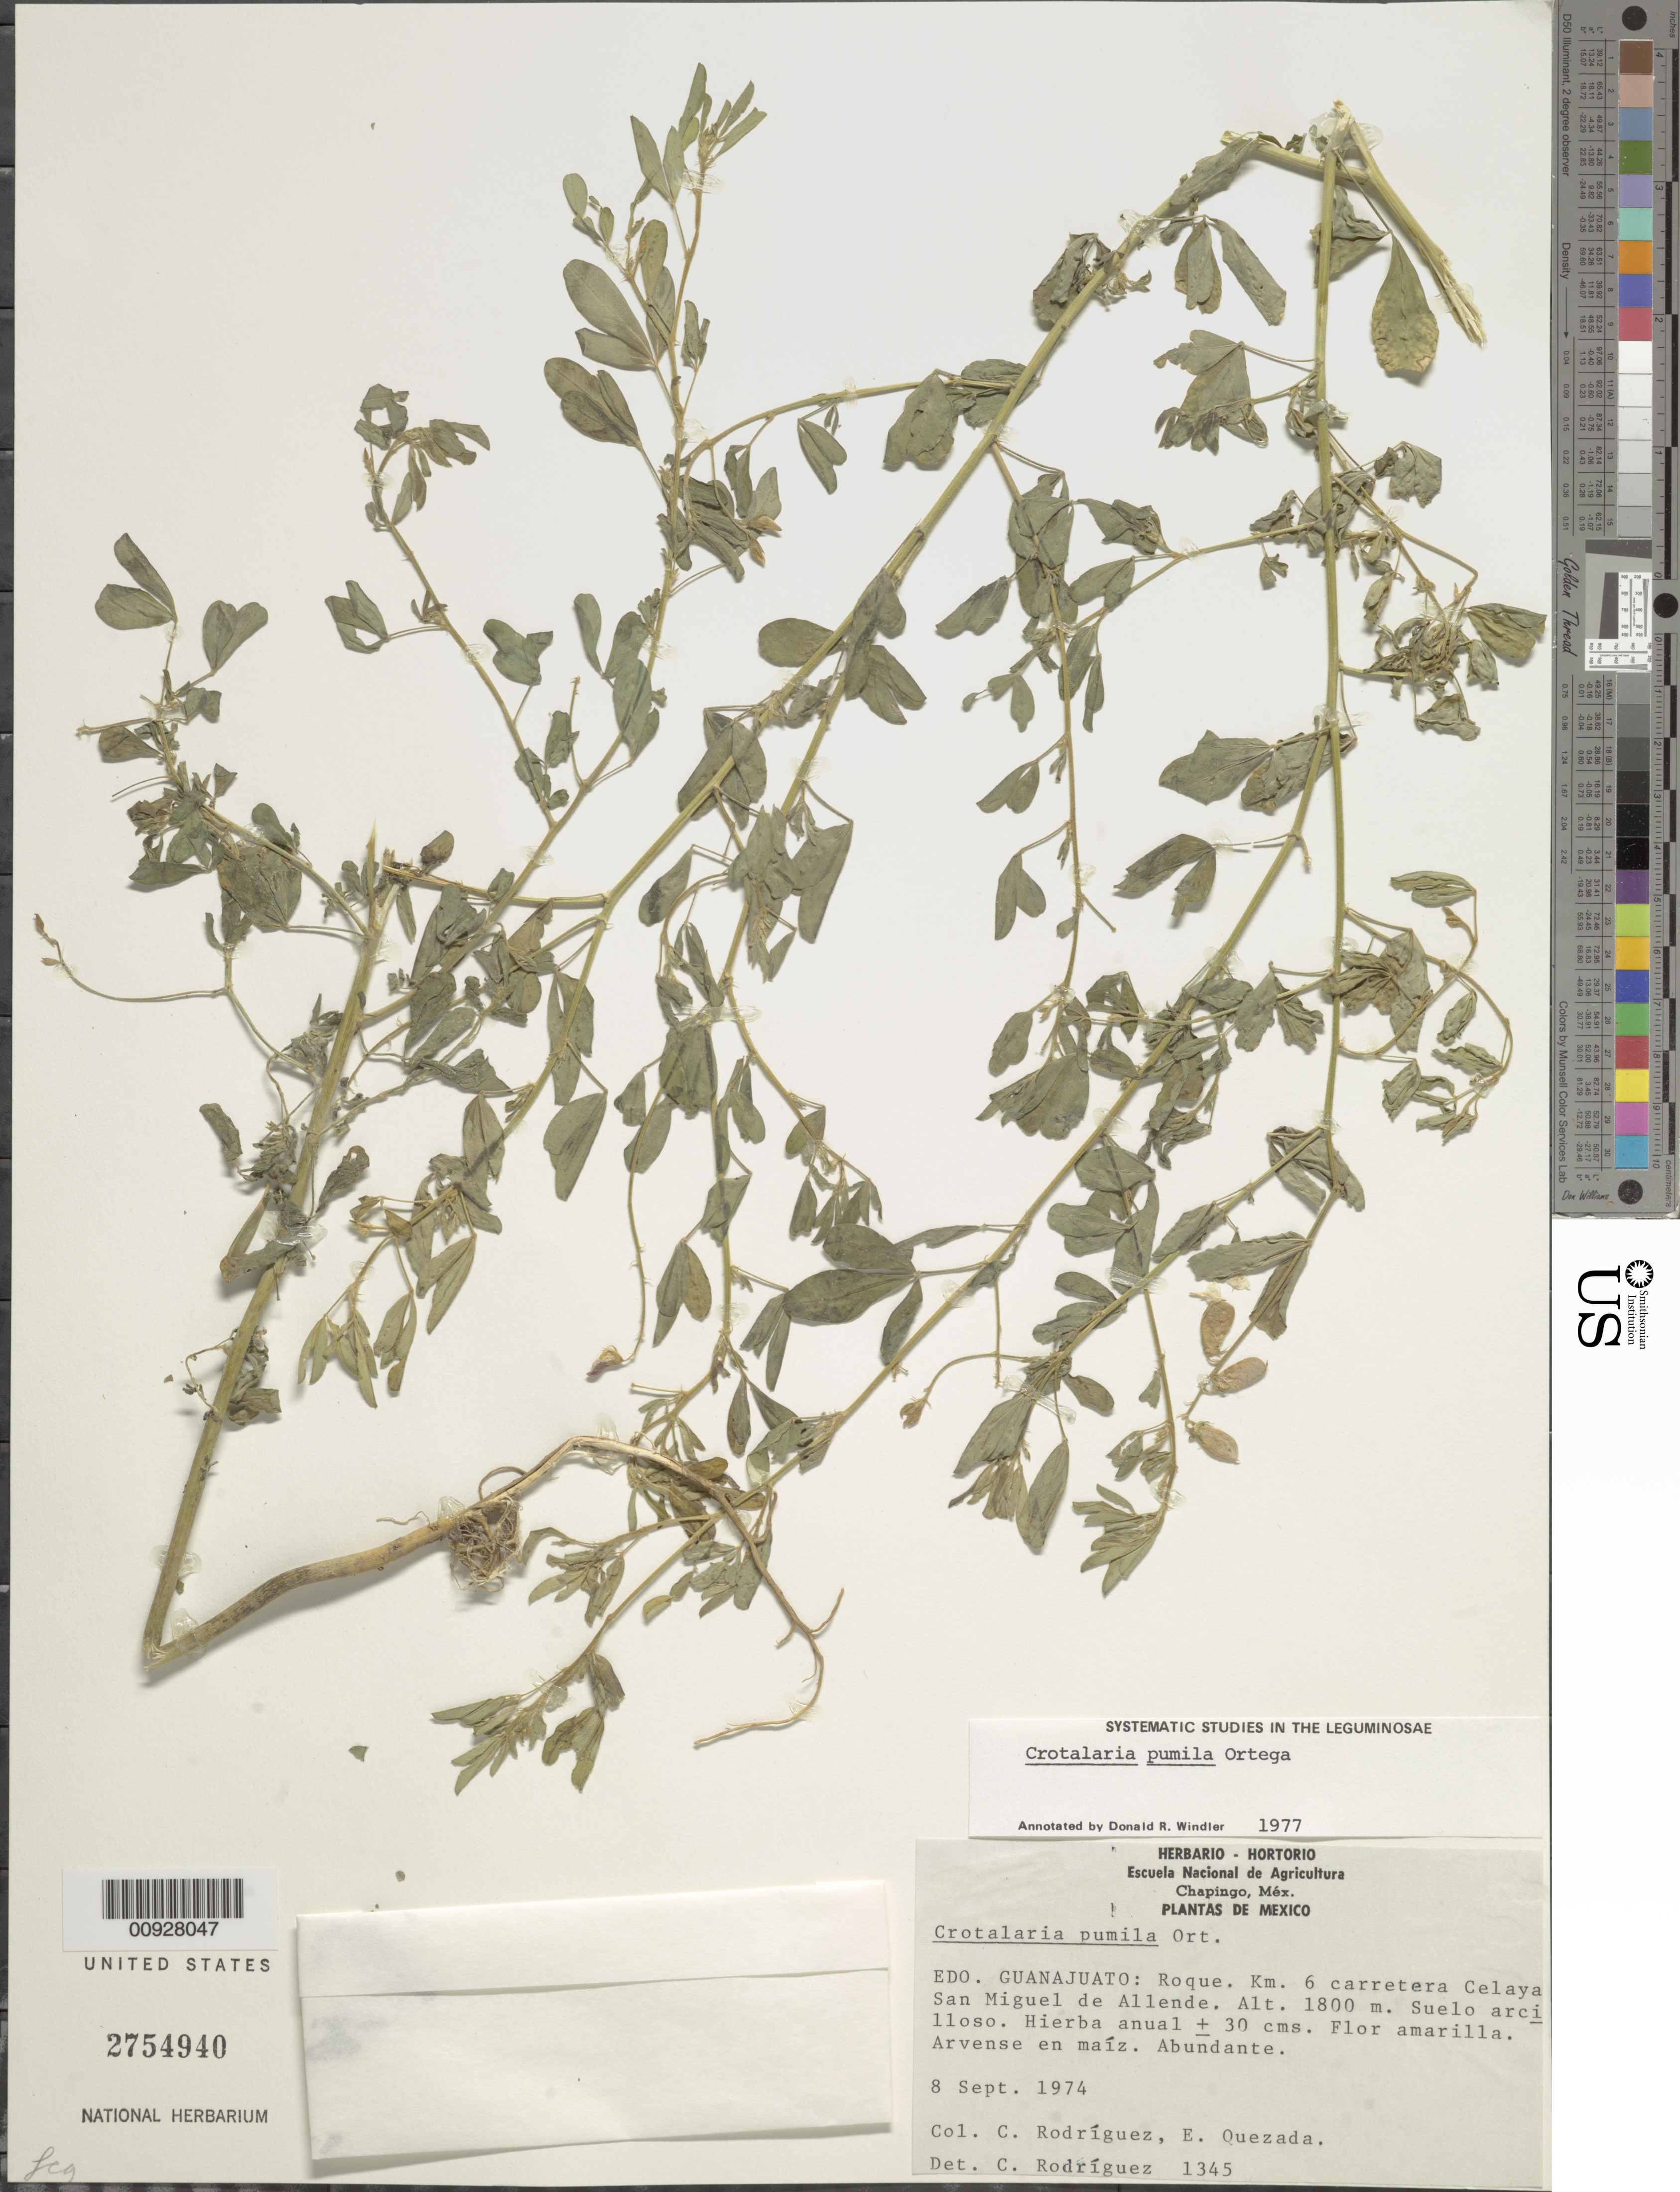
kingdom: Plantae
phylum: Tracheophyta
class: Magnoliopsida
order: Fabales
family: Fabaceae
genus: Crotalaria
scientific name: Crotalaria pumila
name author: Ortega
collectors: C. Rodriguez & E. Quezada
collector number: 1345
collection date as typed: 08 Sep 1974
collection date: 1974-09-08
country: Mexico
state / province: Guanajuato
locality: Edo. Guanajuato: Roque. Km 6 carretera Celaya - San Miguel de Allende.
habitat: Suelo arcilloso. Arvense en maíz.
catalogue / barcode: US 2754940